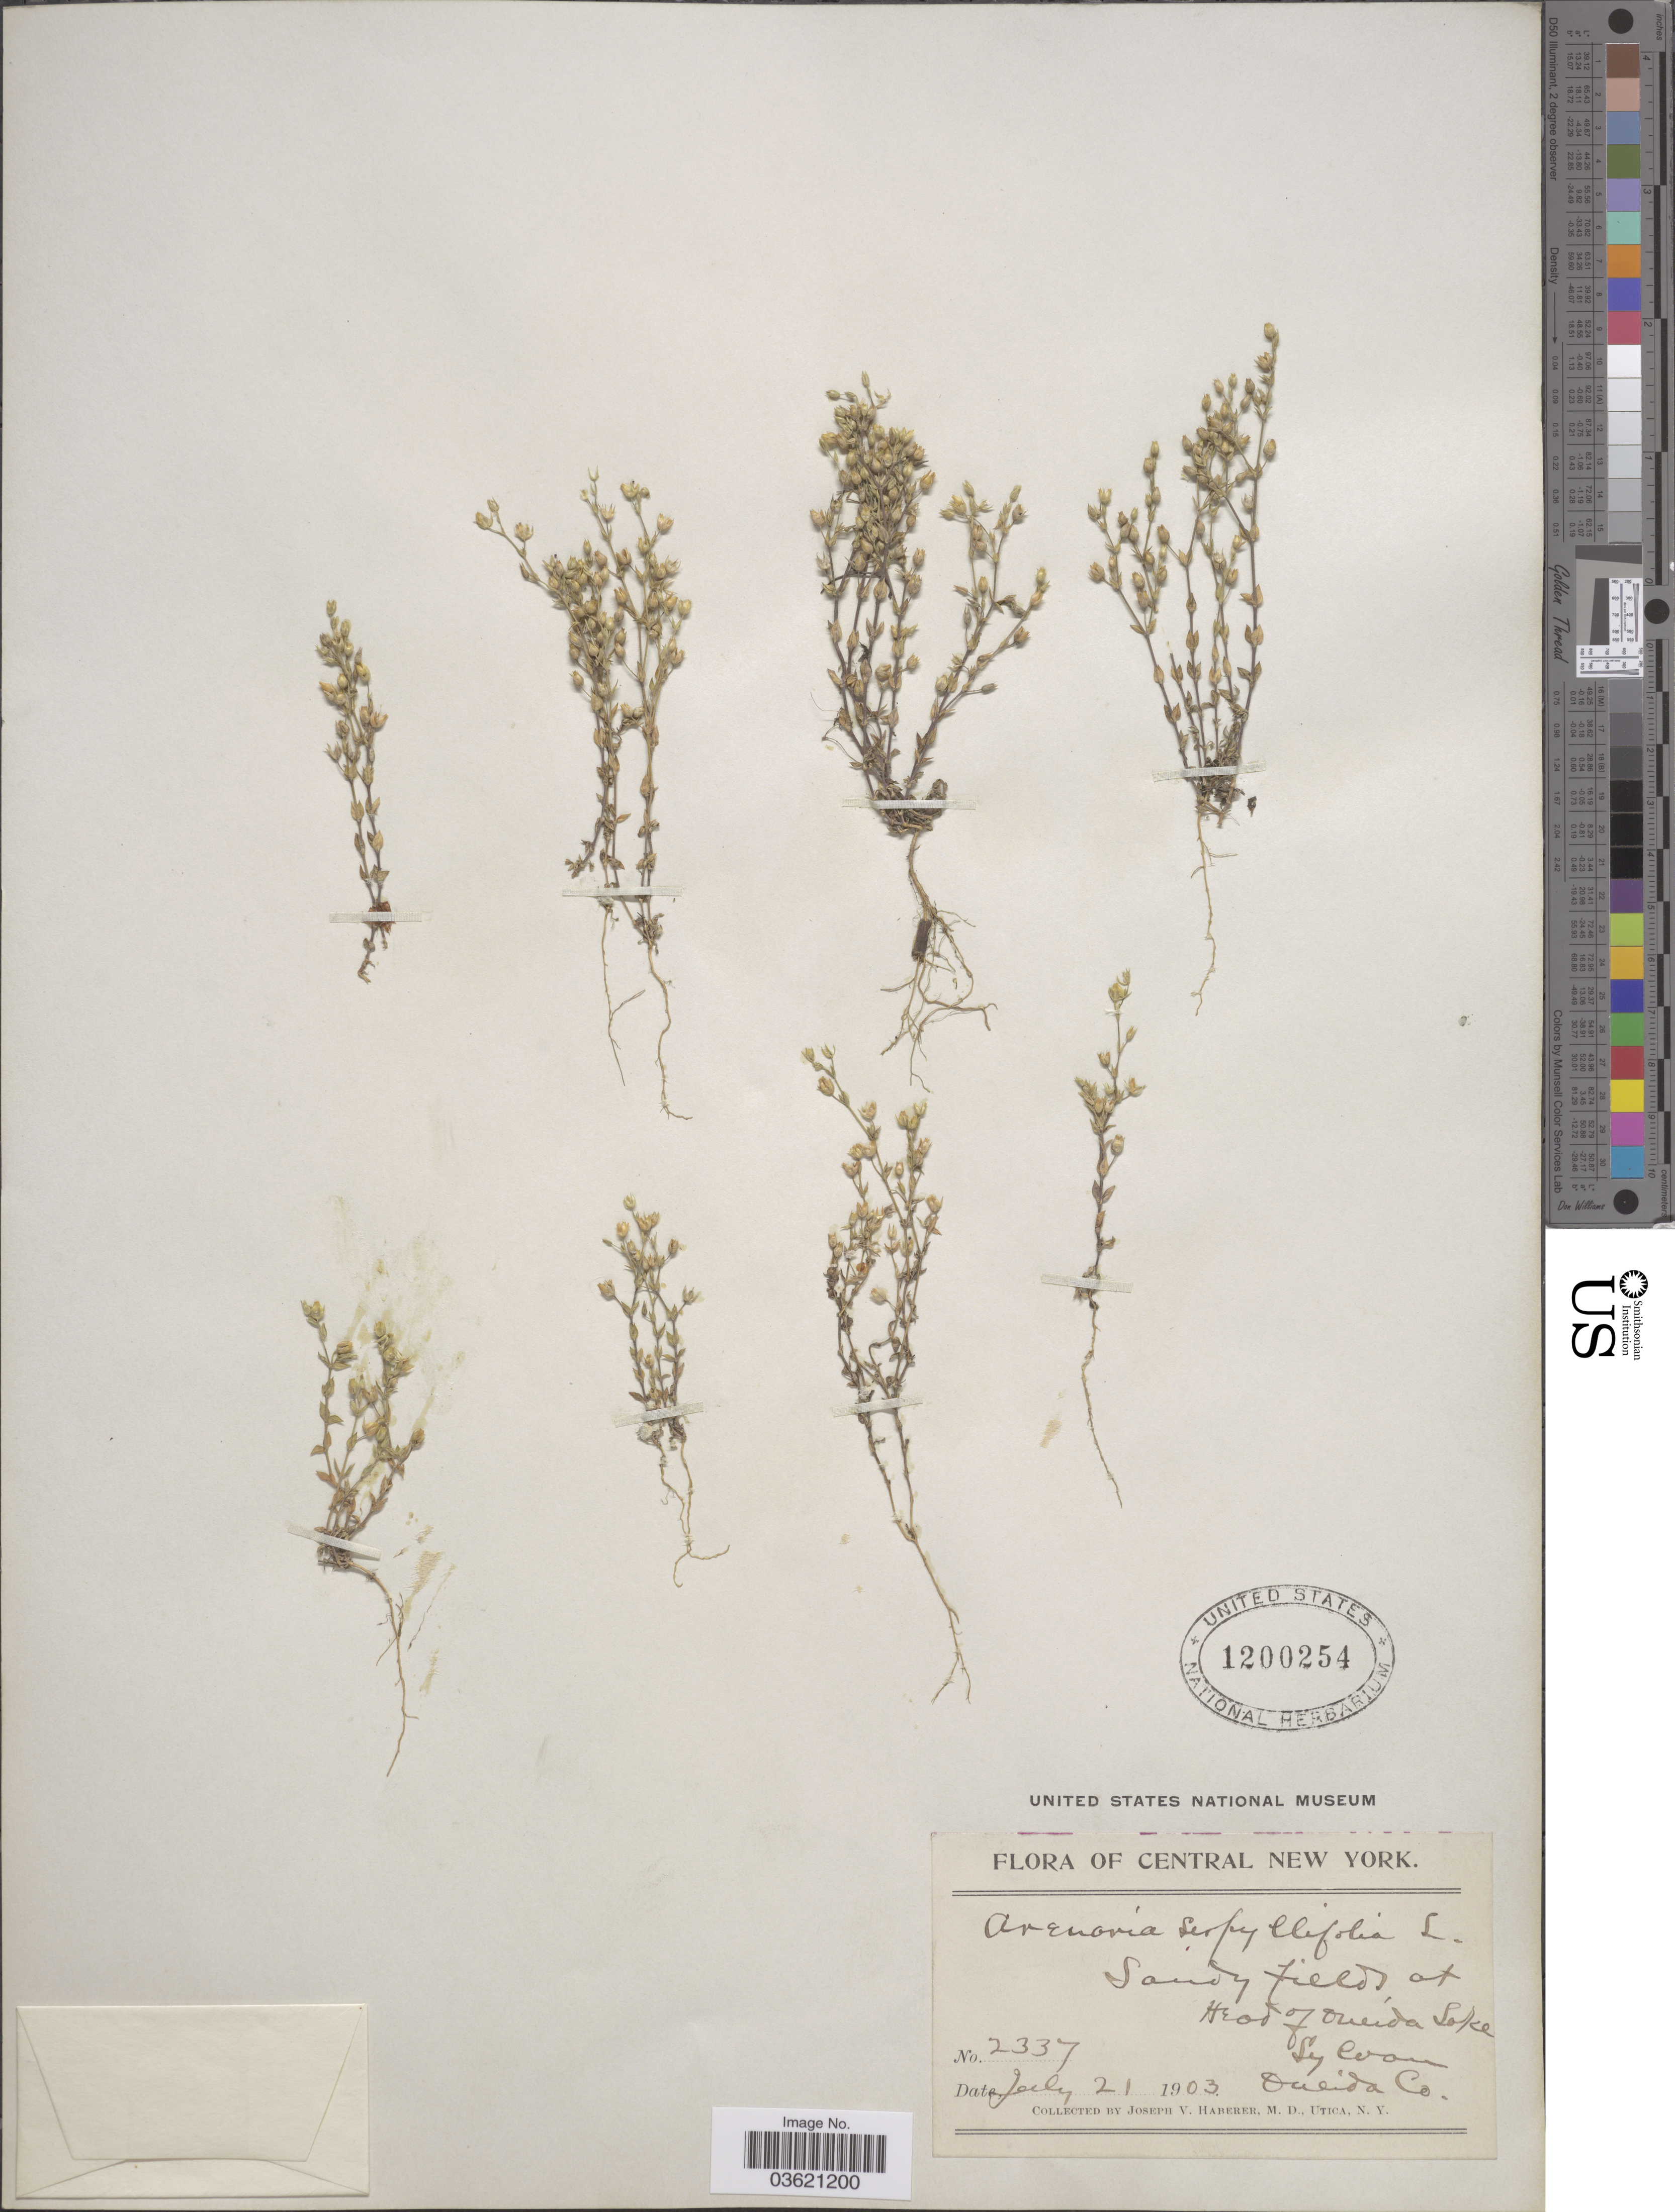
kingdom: Plantae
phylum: Tracheophyta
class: Magnoliopsida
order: Caryophyllales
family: Caryophyllaceae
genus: Arenaria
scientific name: Arenaria serpyllifolia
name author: L.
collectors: J. V. Haberer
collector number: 2337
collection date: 1903-07-21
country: United States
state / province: New York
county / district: Oneida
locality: Central New York. Sandy fields at Head of Oneida Lake, Sylvan, Oneido Co.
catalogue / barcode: US 1200254